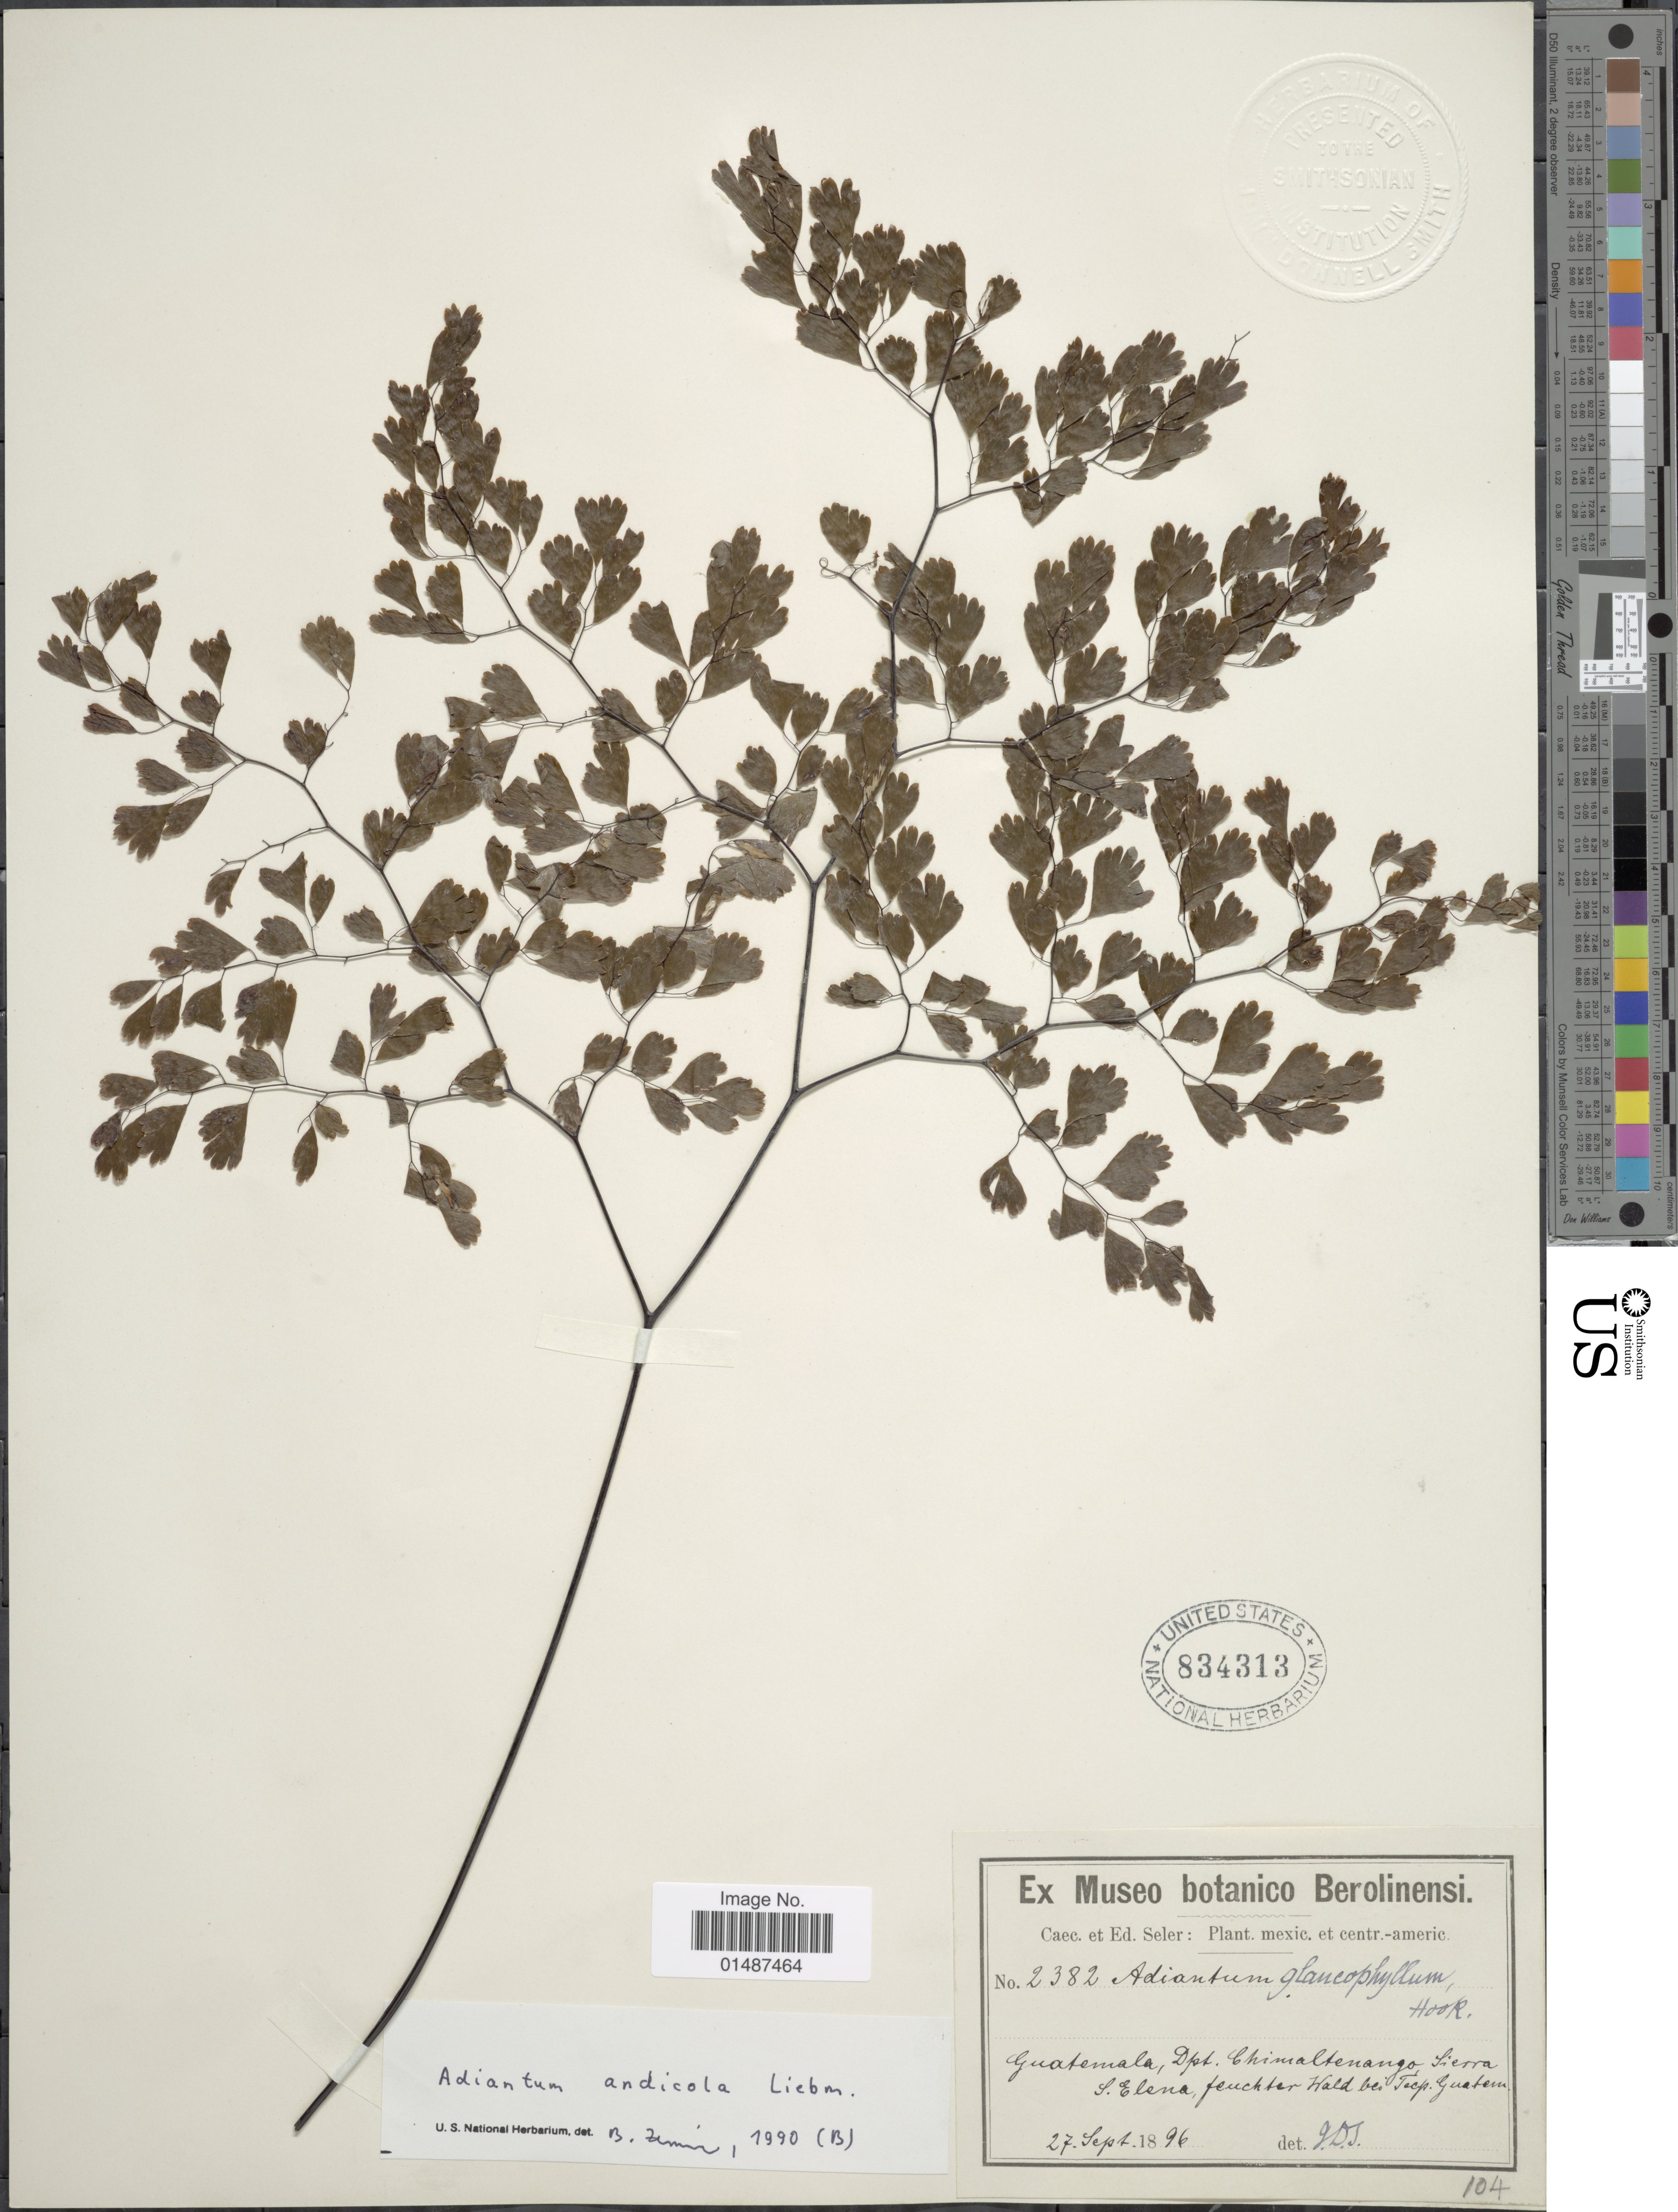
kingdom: Plantae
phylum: Tracheophyta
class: Polypodiopsida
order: Polypodiales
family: Pteridaceae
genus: Adiantum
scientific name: Adiantum andicola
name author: Liebm.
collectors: J. Donnell Smith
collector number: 2382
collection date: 1896-09-27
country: Guatemala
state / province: Chimaltenango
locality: Sierra S. Elena, feuchter Wald bei Tacp.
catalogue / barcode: US 834313